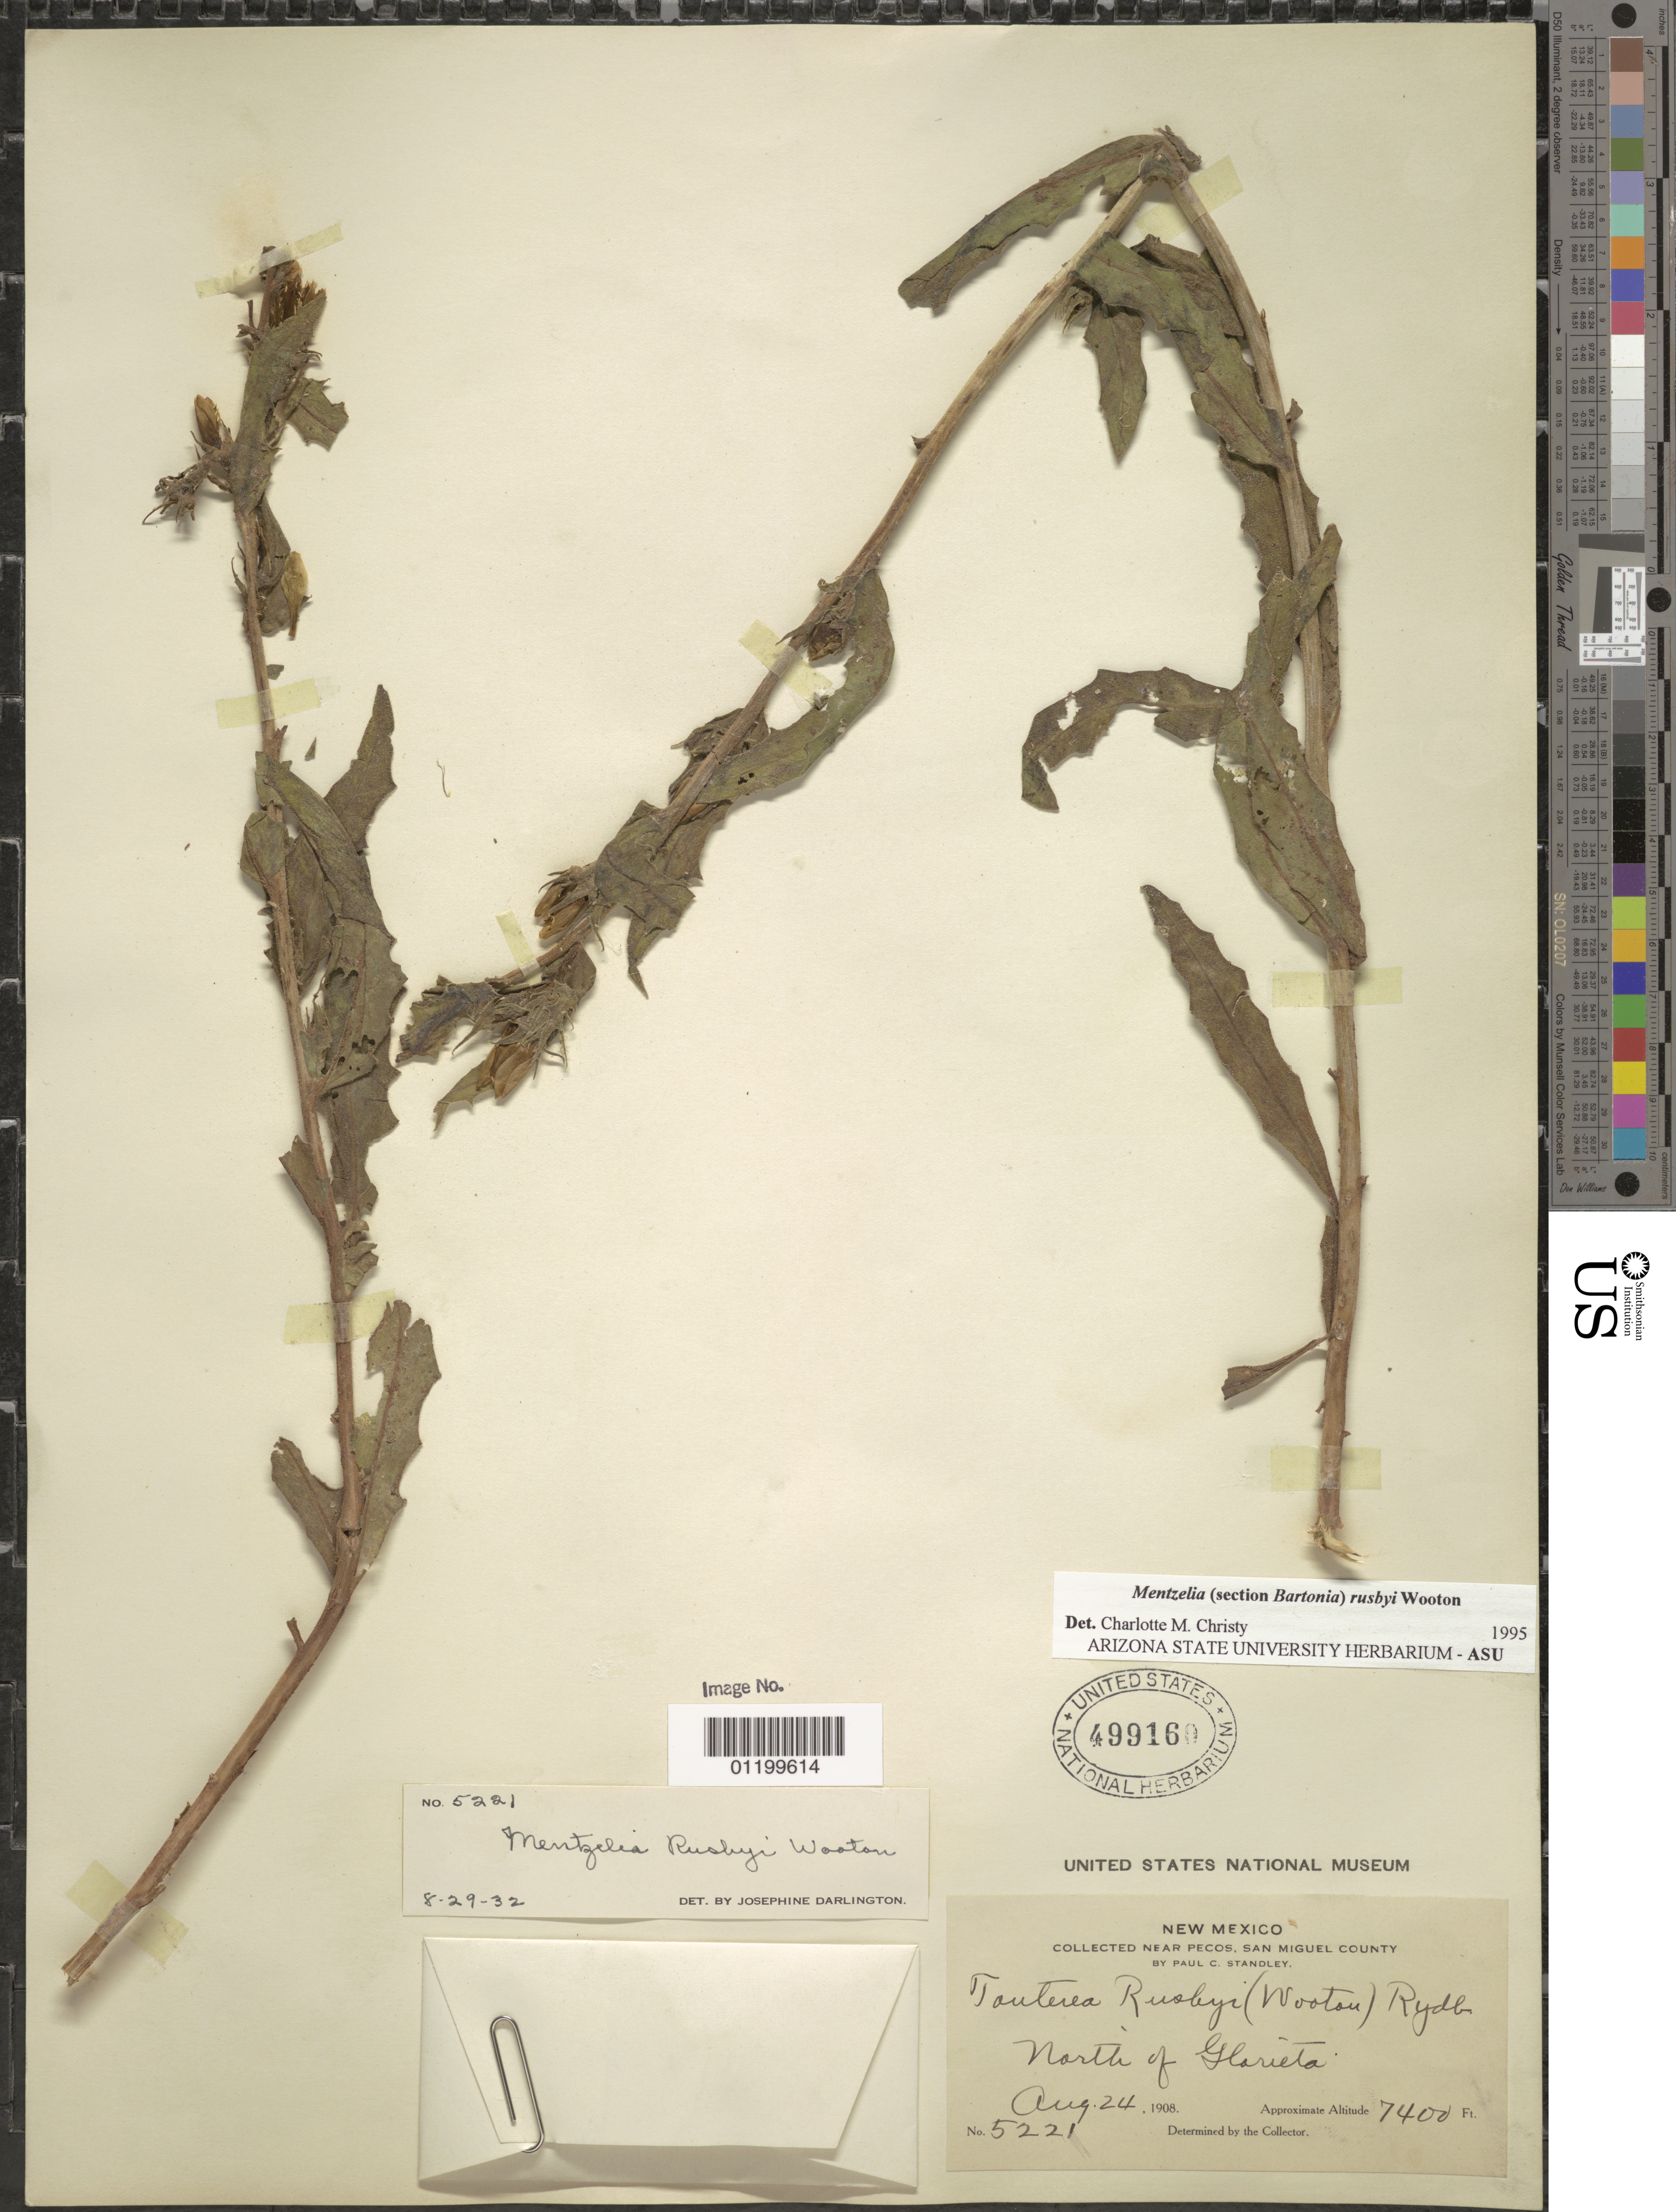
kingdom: Plantae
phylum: Tracheophyta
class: Magnoliopsida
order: Cornales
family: Loasaceae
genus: Mentzelia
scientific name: Mentzelia rusbyi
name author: Wooton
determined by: Christy, --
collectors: P. C. Standley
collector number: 5221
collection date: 1908-08-24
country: United States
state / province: New Mexico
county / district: San Miguel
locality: near Pecos, north of Glorieta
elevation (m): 2256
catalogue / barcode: US 499160